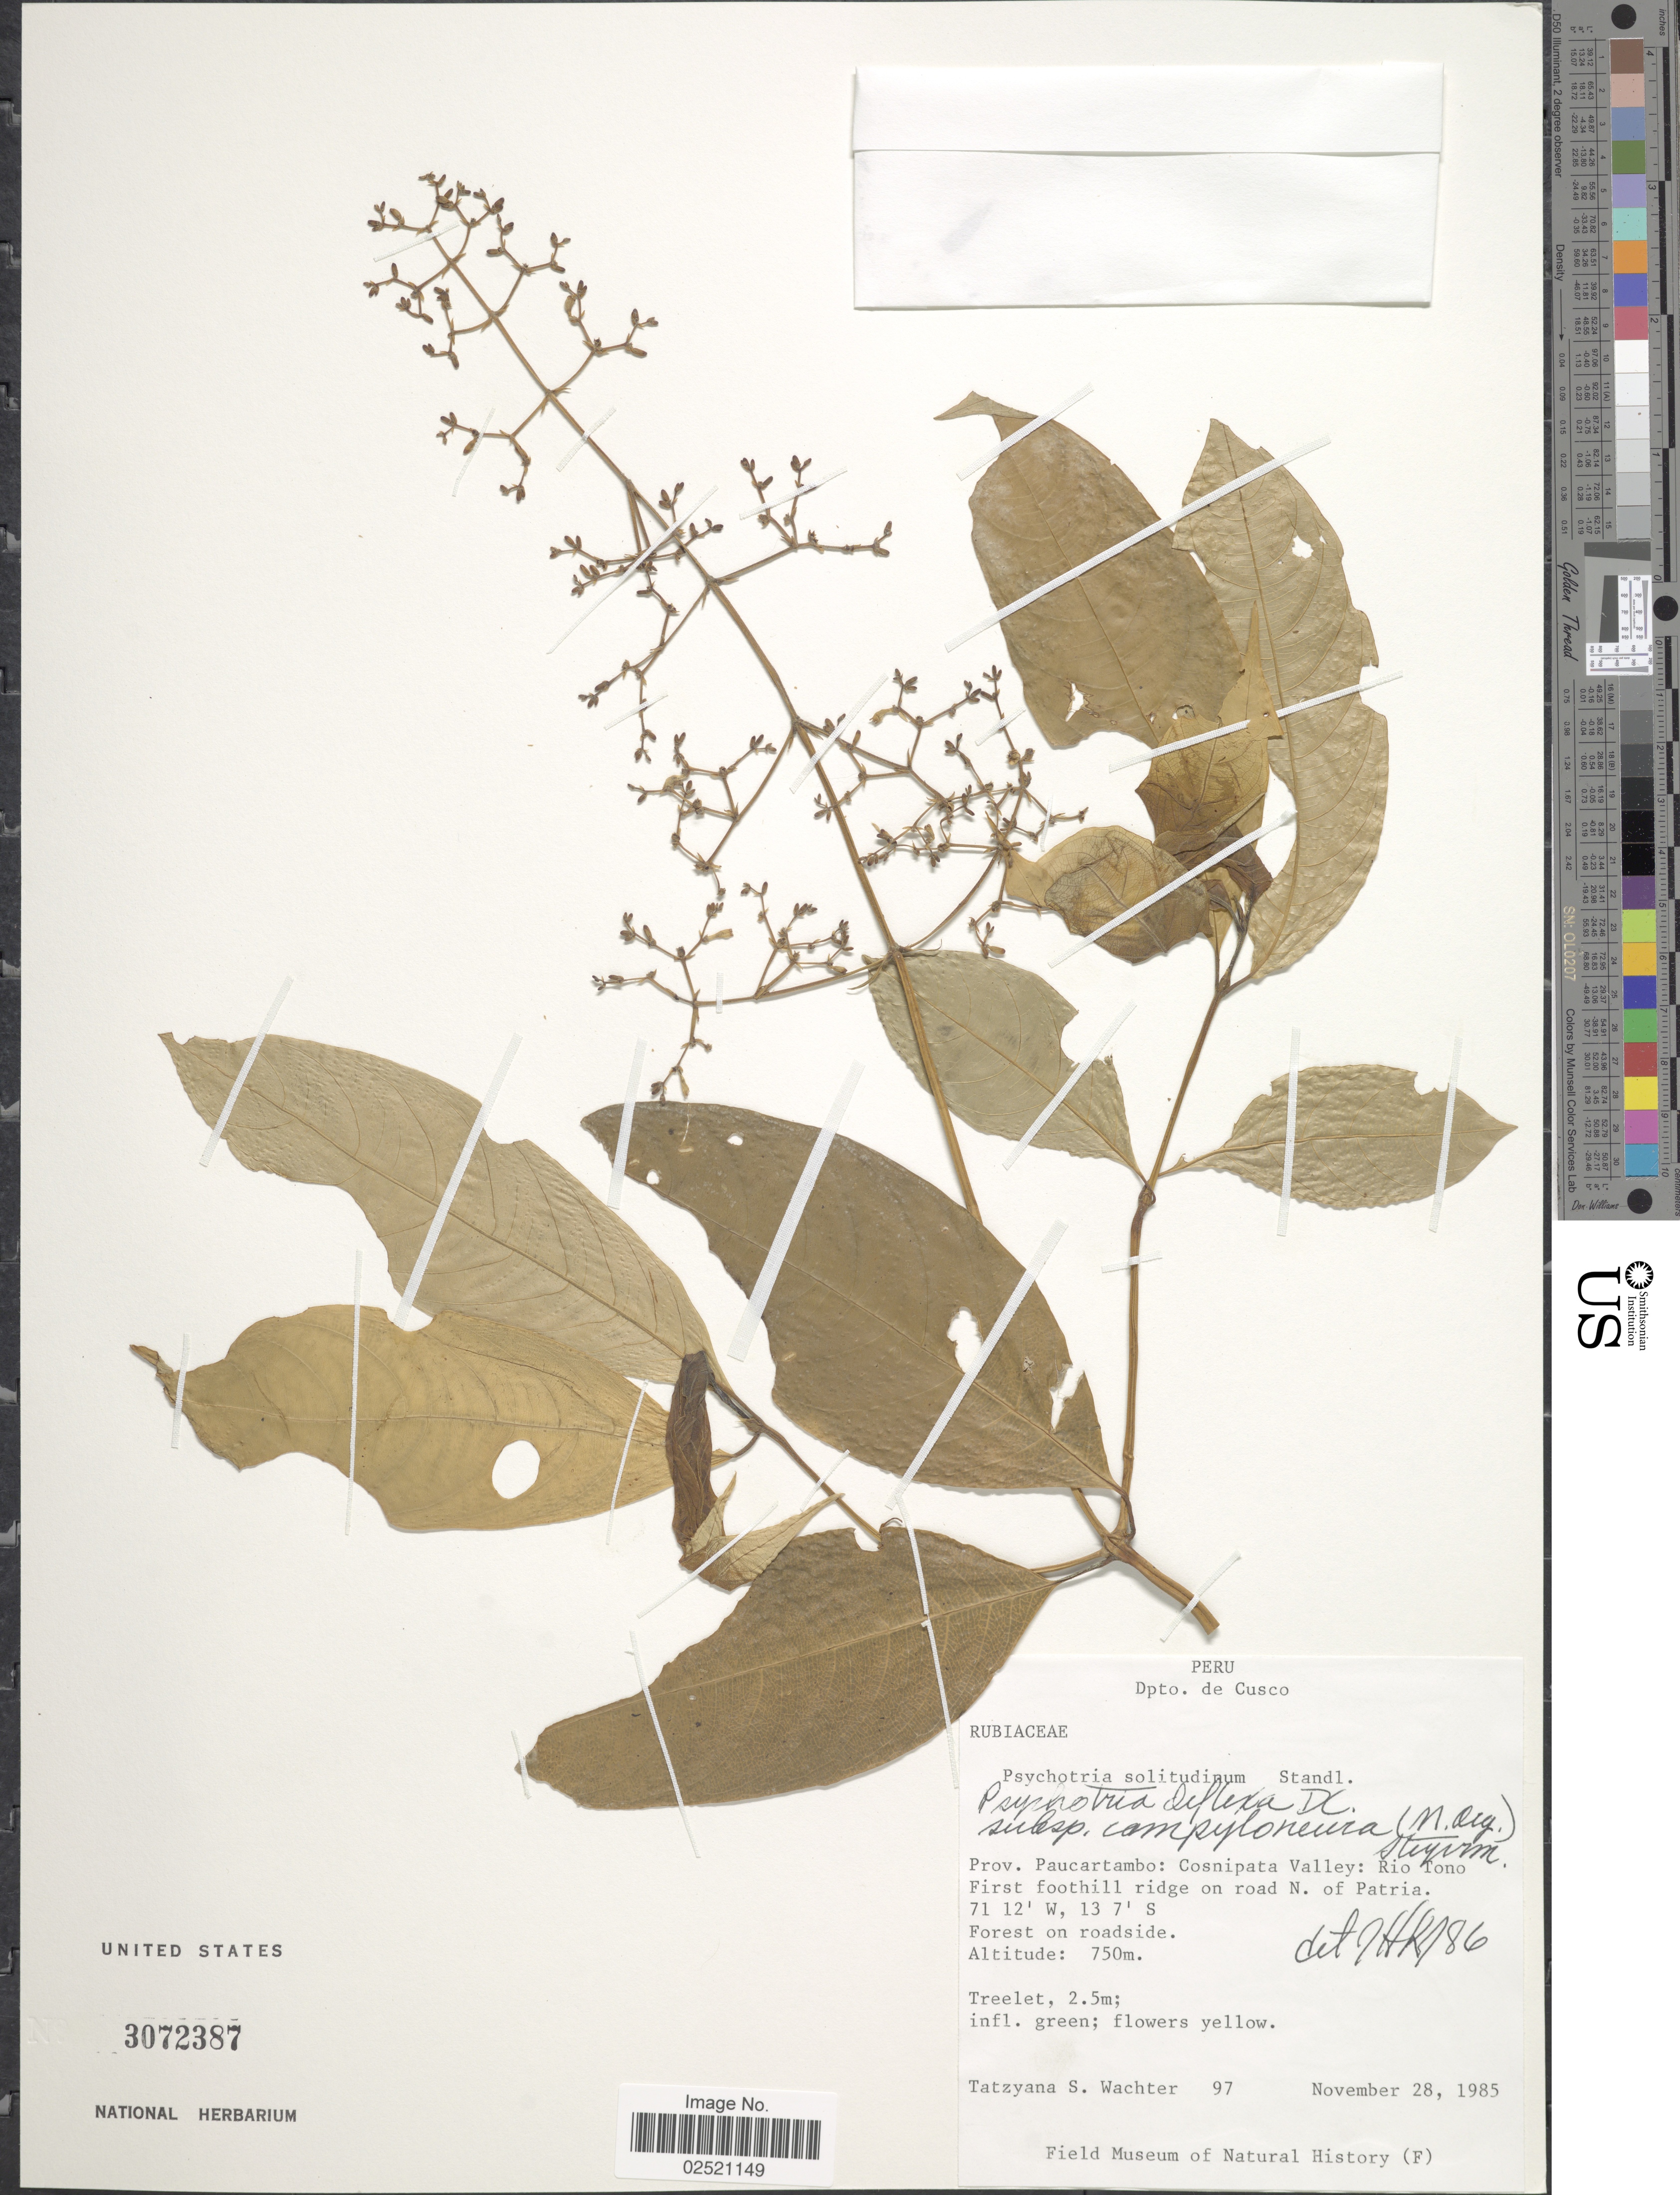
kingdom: Plantae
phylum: Tracheophyta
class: Magnoliopsida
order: Gentianales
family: Rubiaceae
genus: Psychotria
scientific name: Psychotria deflexa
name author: DC.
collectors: T. Wachter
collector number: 97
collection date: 1985-11-28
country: Peru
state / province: Cusco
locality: Prov. Paucartambo: Cosnipata Valley: Rio Tono, first foothill ridge on road N. of Patria, forest on roadside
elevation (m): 750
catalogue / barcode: US 3072387